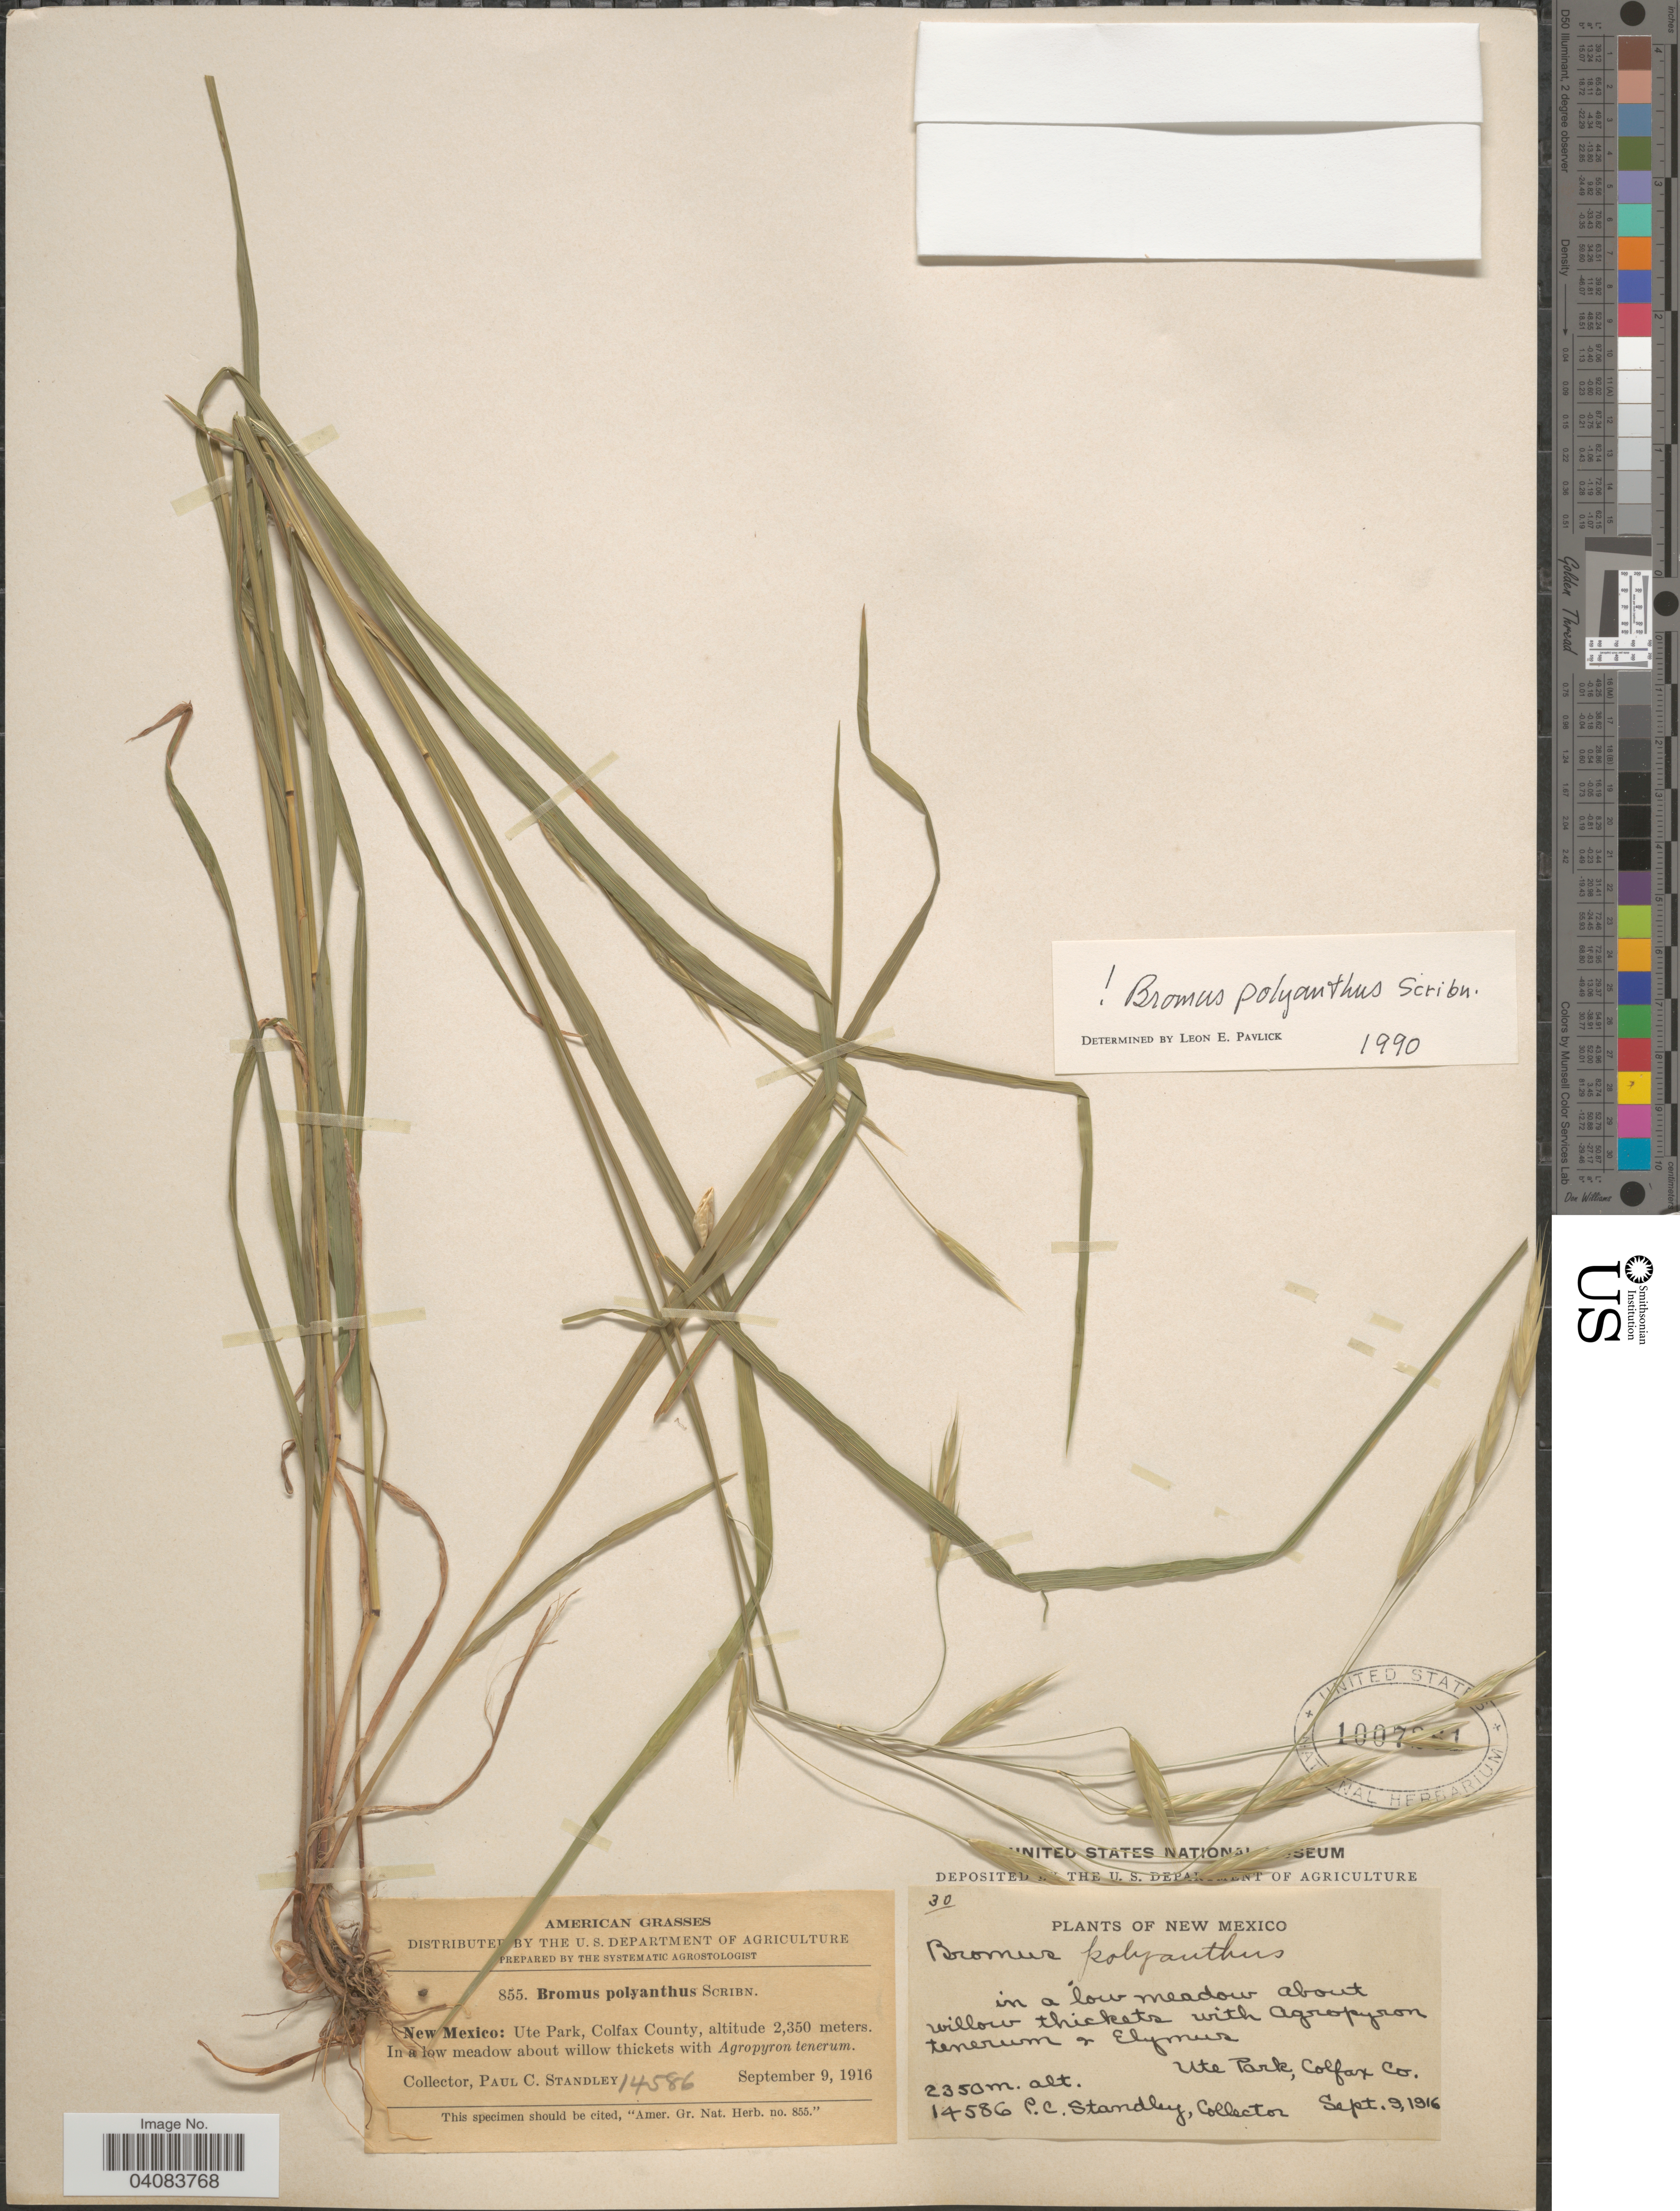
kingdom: Plantae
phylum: Tracheophyta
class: Liliopsida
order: Poales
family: Poaceae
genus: Bromus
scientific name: Bromus polyanthus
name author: Scribn. ex Shear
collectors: P. C. Standley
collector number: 14586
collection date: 1916-09-09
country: United States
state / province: New Mexico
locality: Ute Park, Colfax County.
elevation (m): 2350